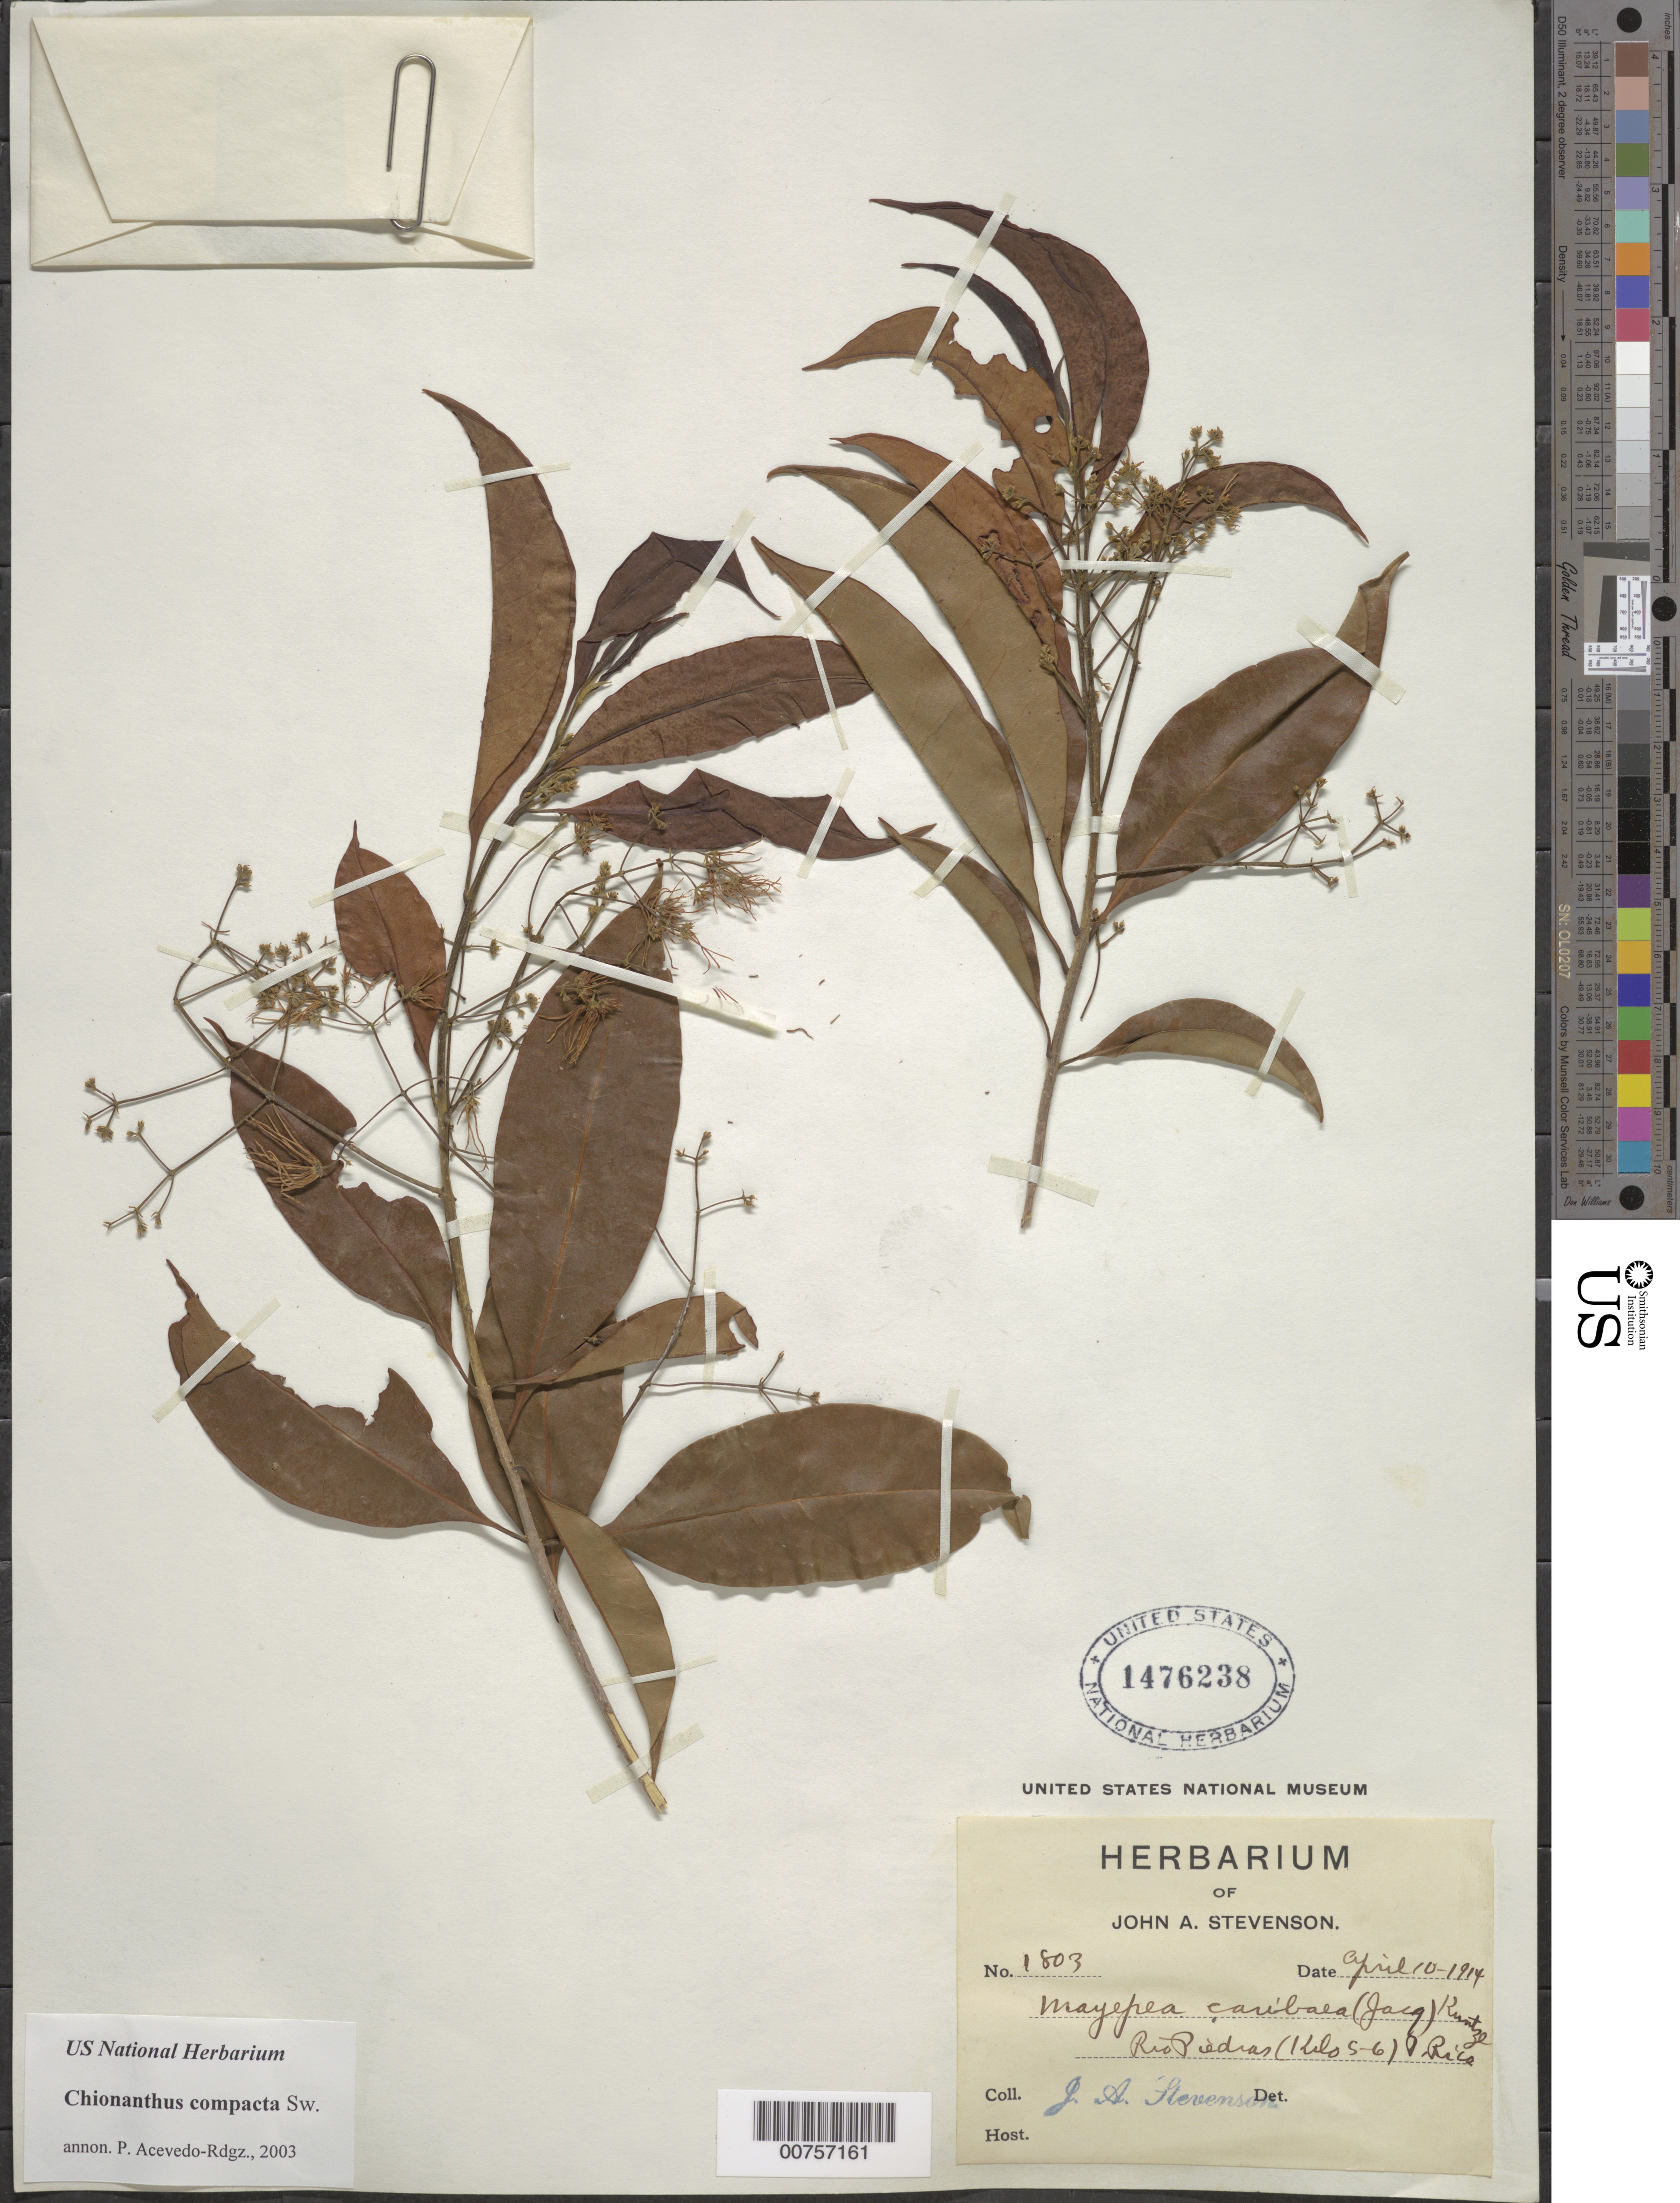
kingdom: Plantae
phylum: Tracheophyta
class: Magnoliopsida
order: Lamiales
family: Oleaceae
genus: Chionanthus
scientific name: Chionanthus compactus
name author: Sw.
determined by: Acevedo-Rodríguez, P., (BOT), Smithsonian Institution - National Museum of Natural History (UNITED STATES)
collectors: J. Stevenson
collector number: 1803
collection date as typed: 10 Apr 1914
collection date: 1914-04-10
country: Puerto Rico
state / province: San Juan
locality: Río Piedras (Km.5-6)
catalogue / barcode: US 1476238